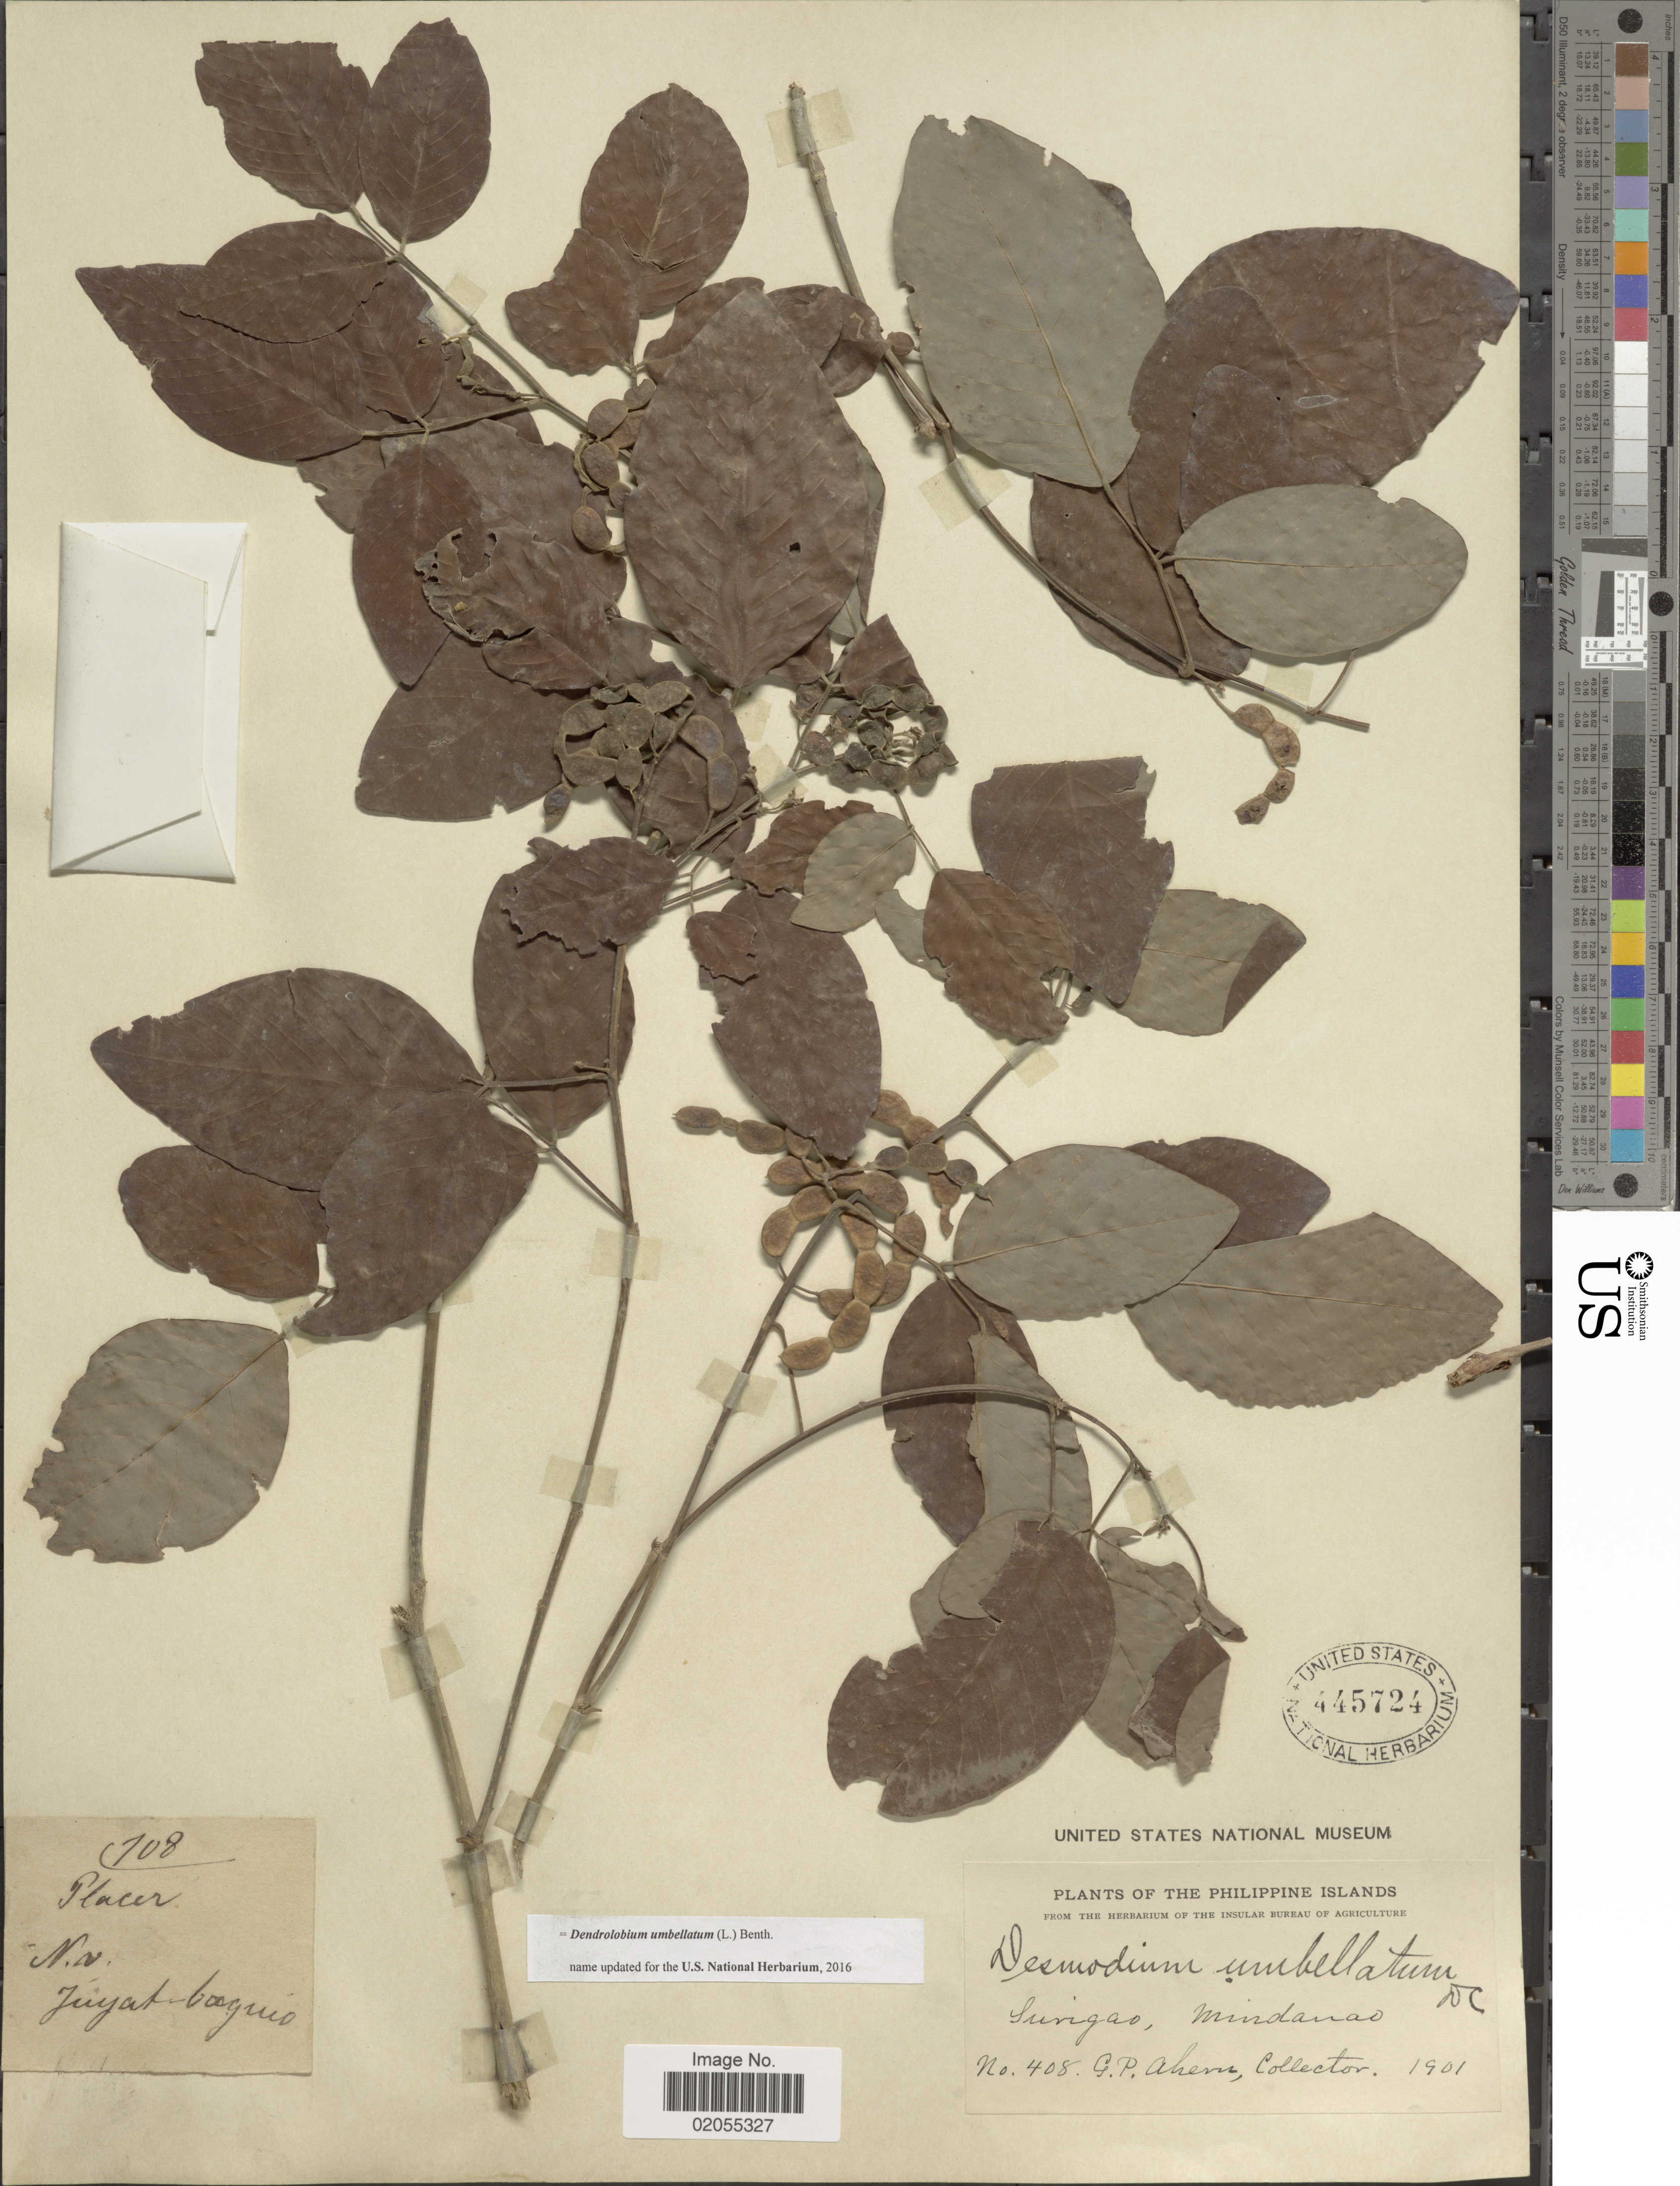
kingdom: Plantae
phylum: Tracheophyta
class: Magnoliopsida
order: Fabales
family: Fabaceae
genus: Dendrolobium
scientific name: Dendrolobium umbellatum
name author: (L.) Benth.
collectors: G. Ahern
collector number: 408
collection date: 1901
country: Philippines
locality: Philippine Islands, Surigao, Mindanao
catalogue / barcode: US 445724